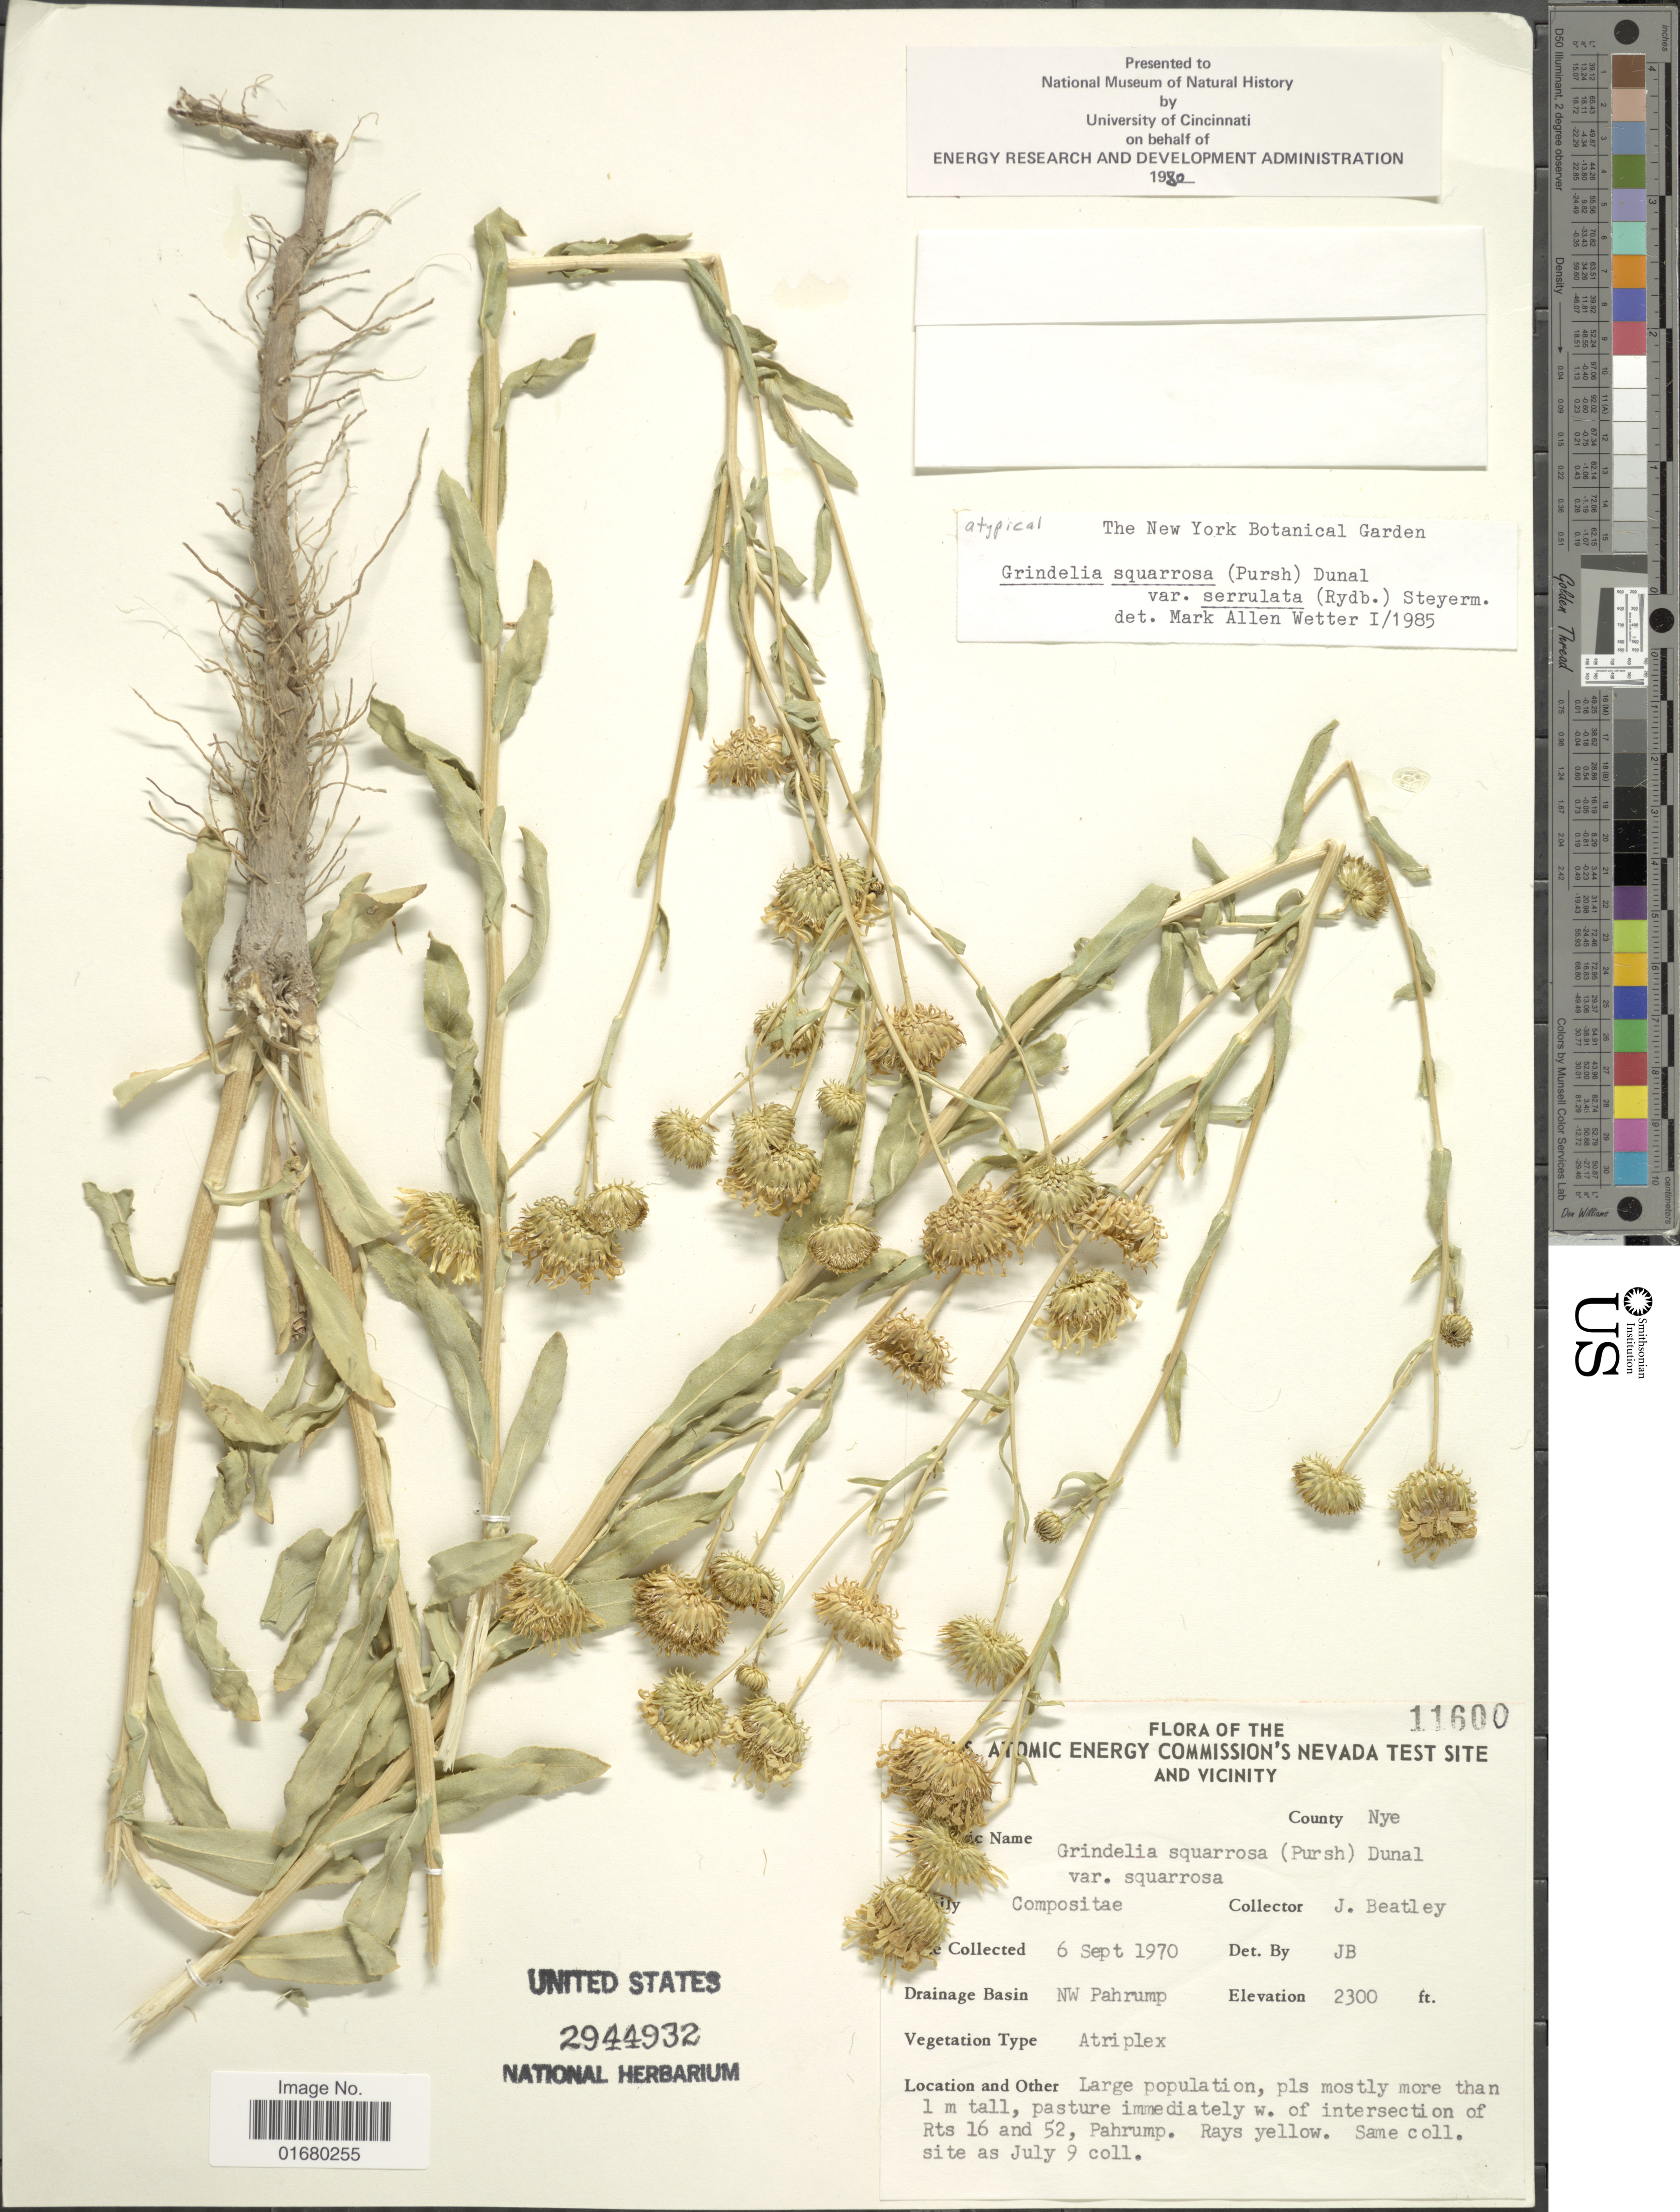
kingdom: Plantae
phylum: Tracheophyta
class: Magnoliopsida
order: Asterales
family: Asteraceae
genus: Grindelia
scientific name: Grindelia squarrosa var. serrulata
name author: (Rydb.) Steyerm.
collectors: J. C. Beatley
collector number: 11600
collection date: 1970-09-06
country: United States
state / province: Nevada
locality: U.S. Atomic Energy Commission's Nevada test site and Vicinity, Drainage Basin: NW Pahrump, pasture immediately w. of intersection of Rts 16 and 52, Pahrump, County: Nye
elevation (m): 701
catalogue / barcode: US 2944932